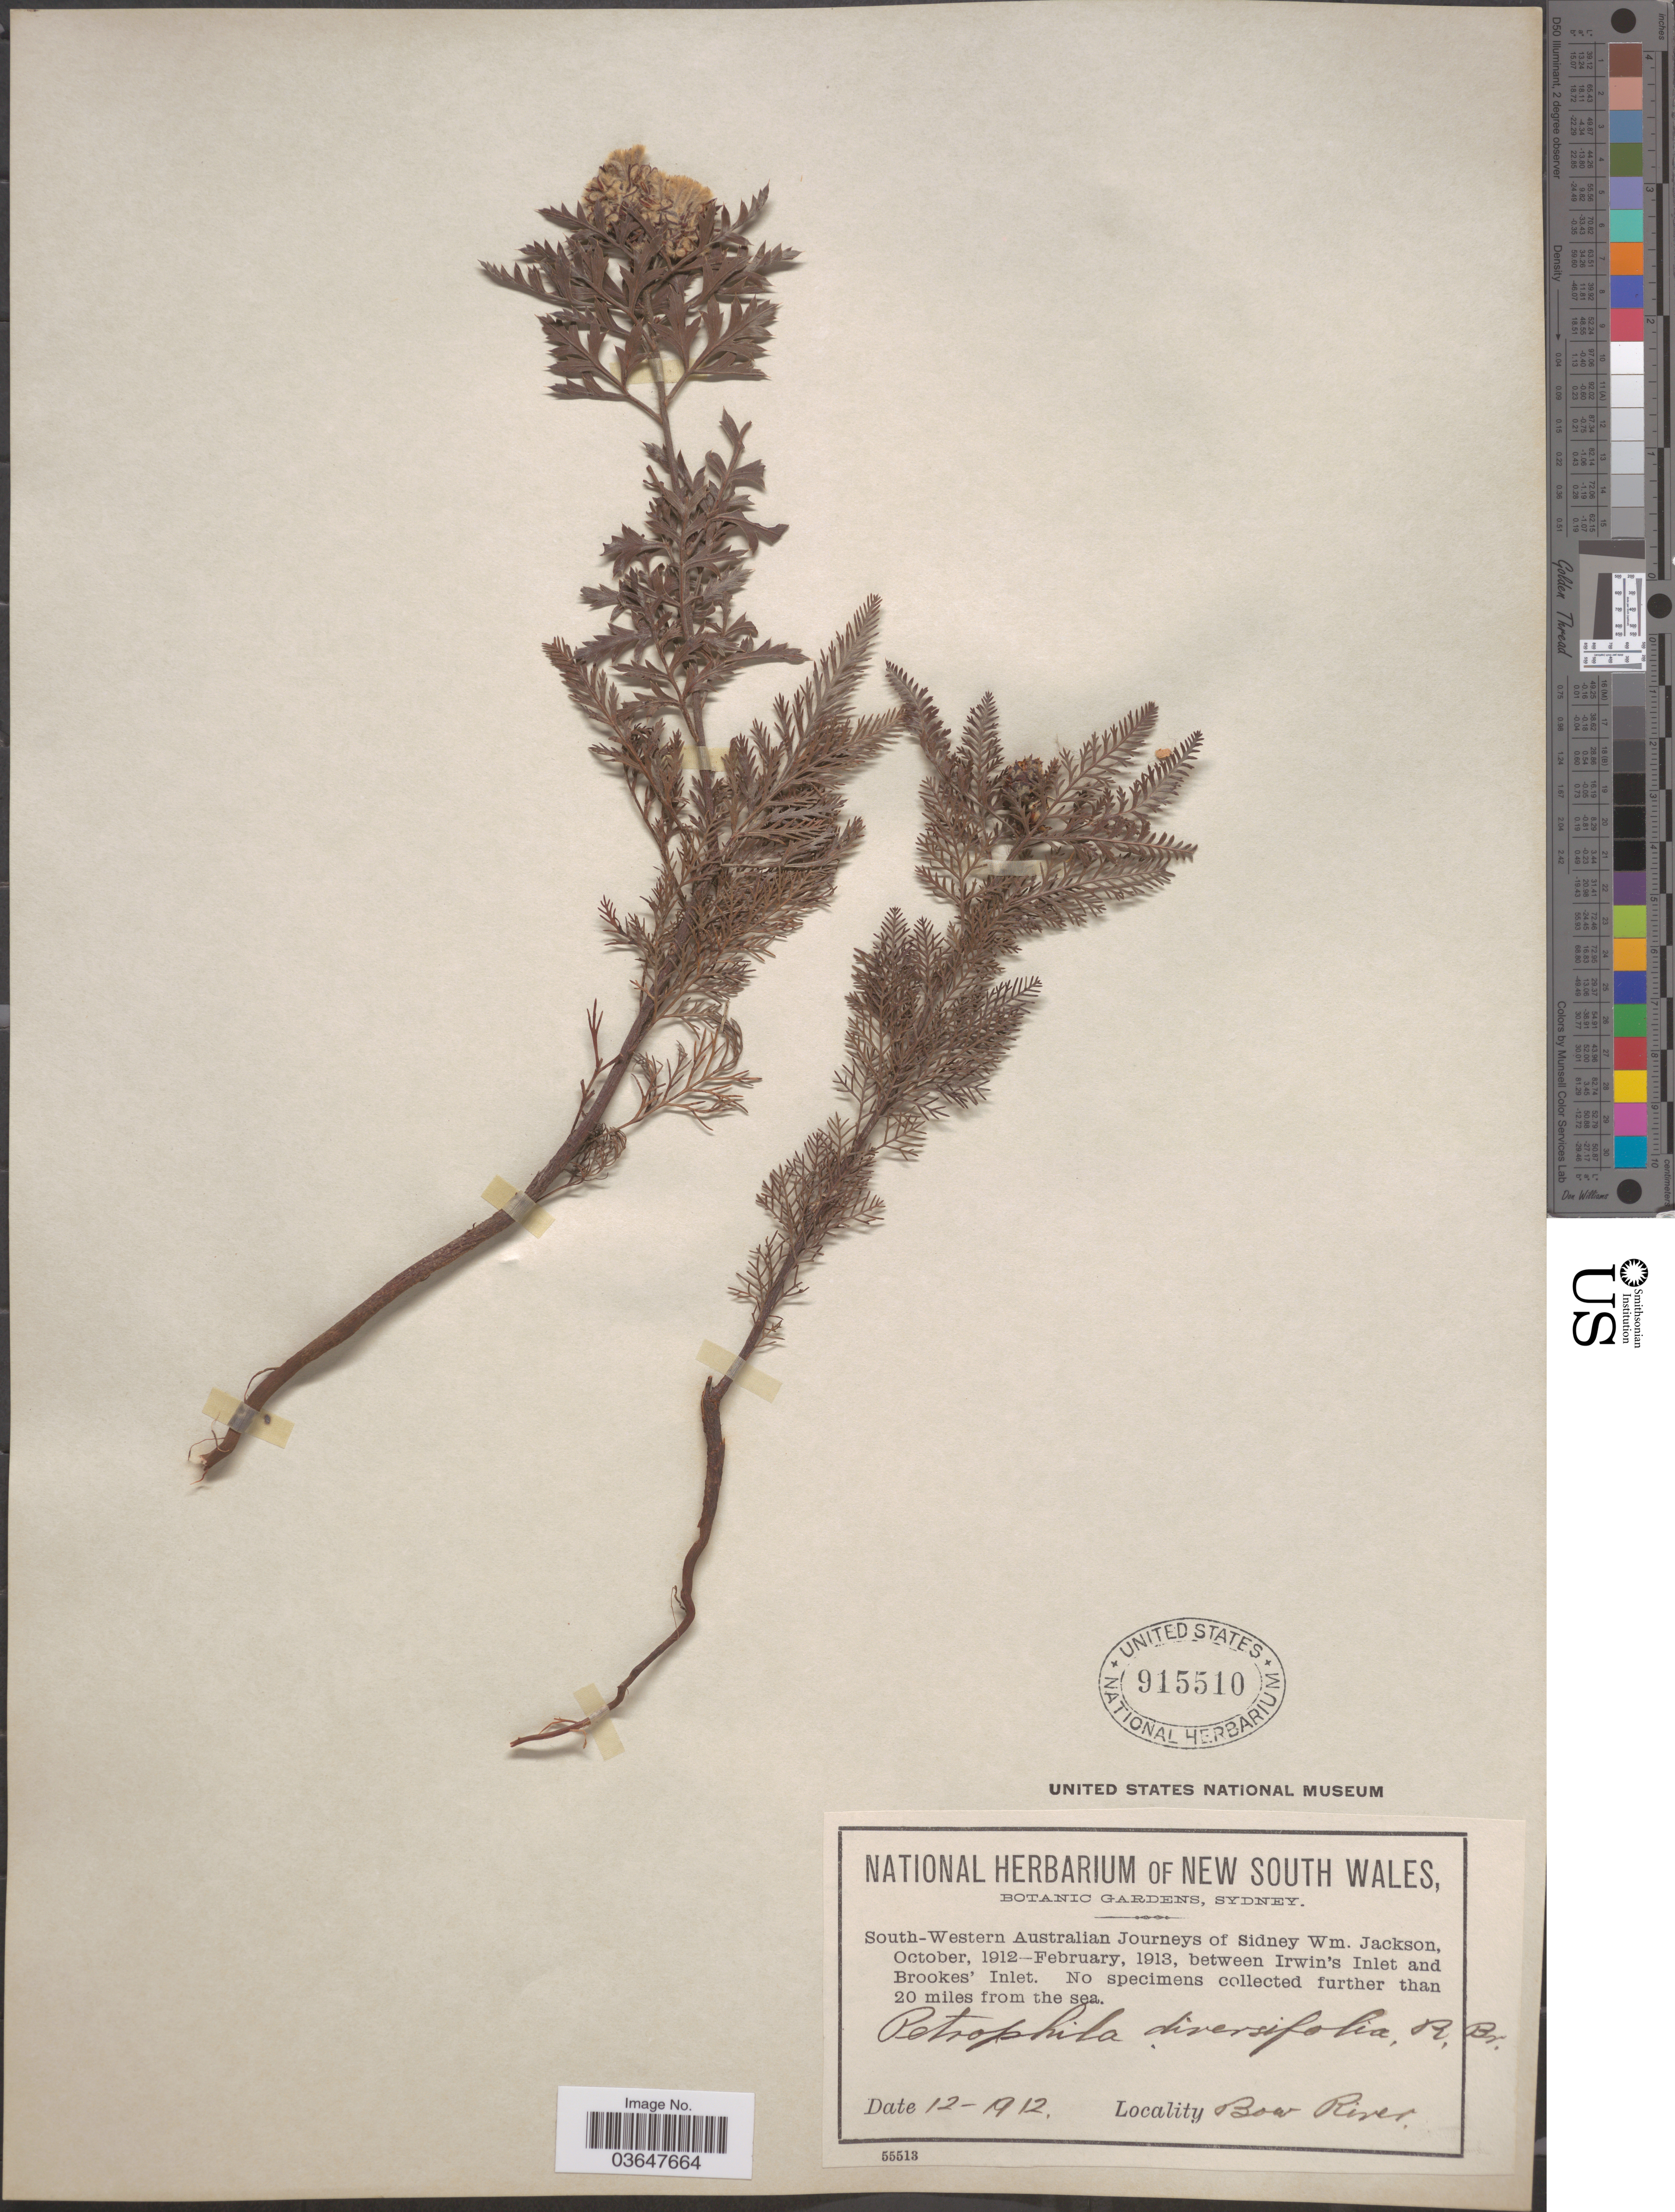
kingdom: Plantae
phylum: Tracheophyta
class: Magnoliopsida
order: Proteales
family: Proteaceae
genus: Petrophile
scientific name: Petrophile diversifolia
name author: R. Br.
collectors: Jackson, S. W.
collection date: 1912-12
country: Australia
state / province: Western Australia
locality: South-Western Australian. Between Irwin's Inlet and Brookes' Inlet. Bow River.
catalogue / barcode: US 915510